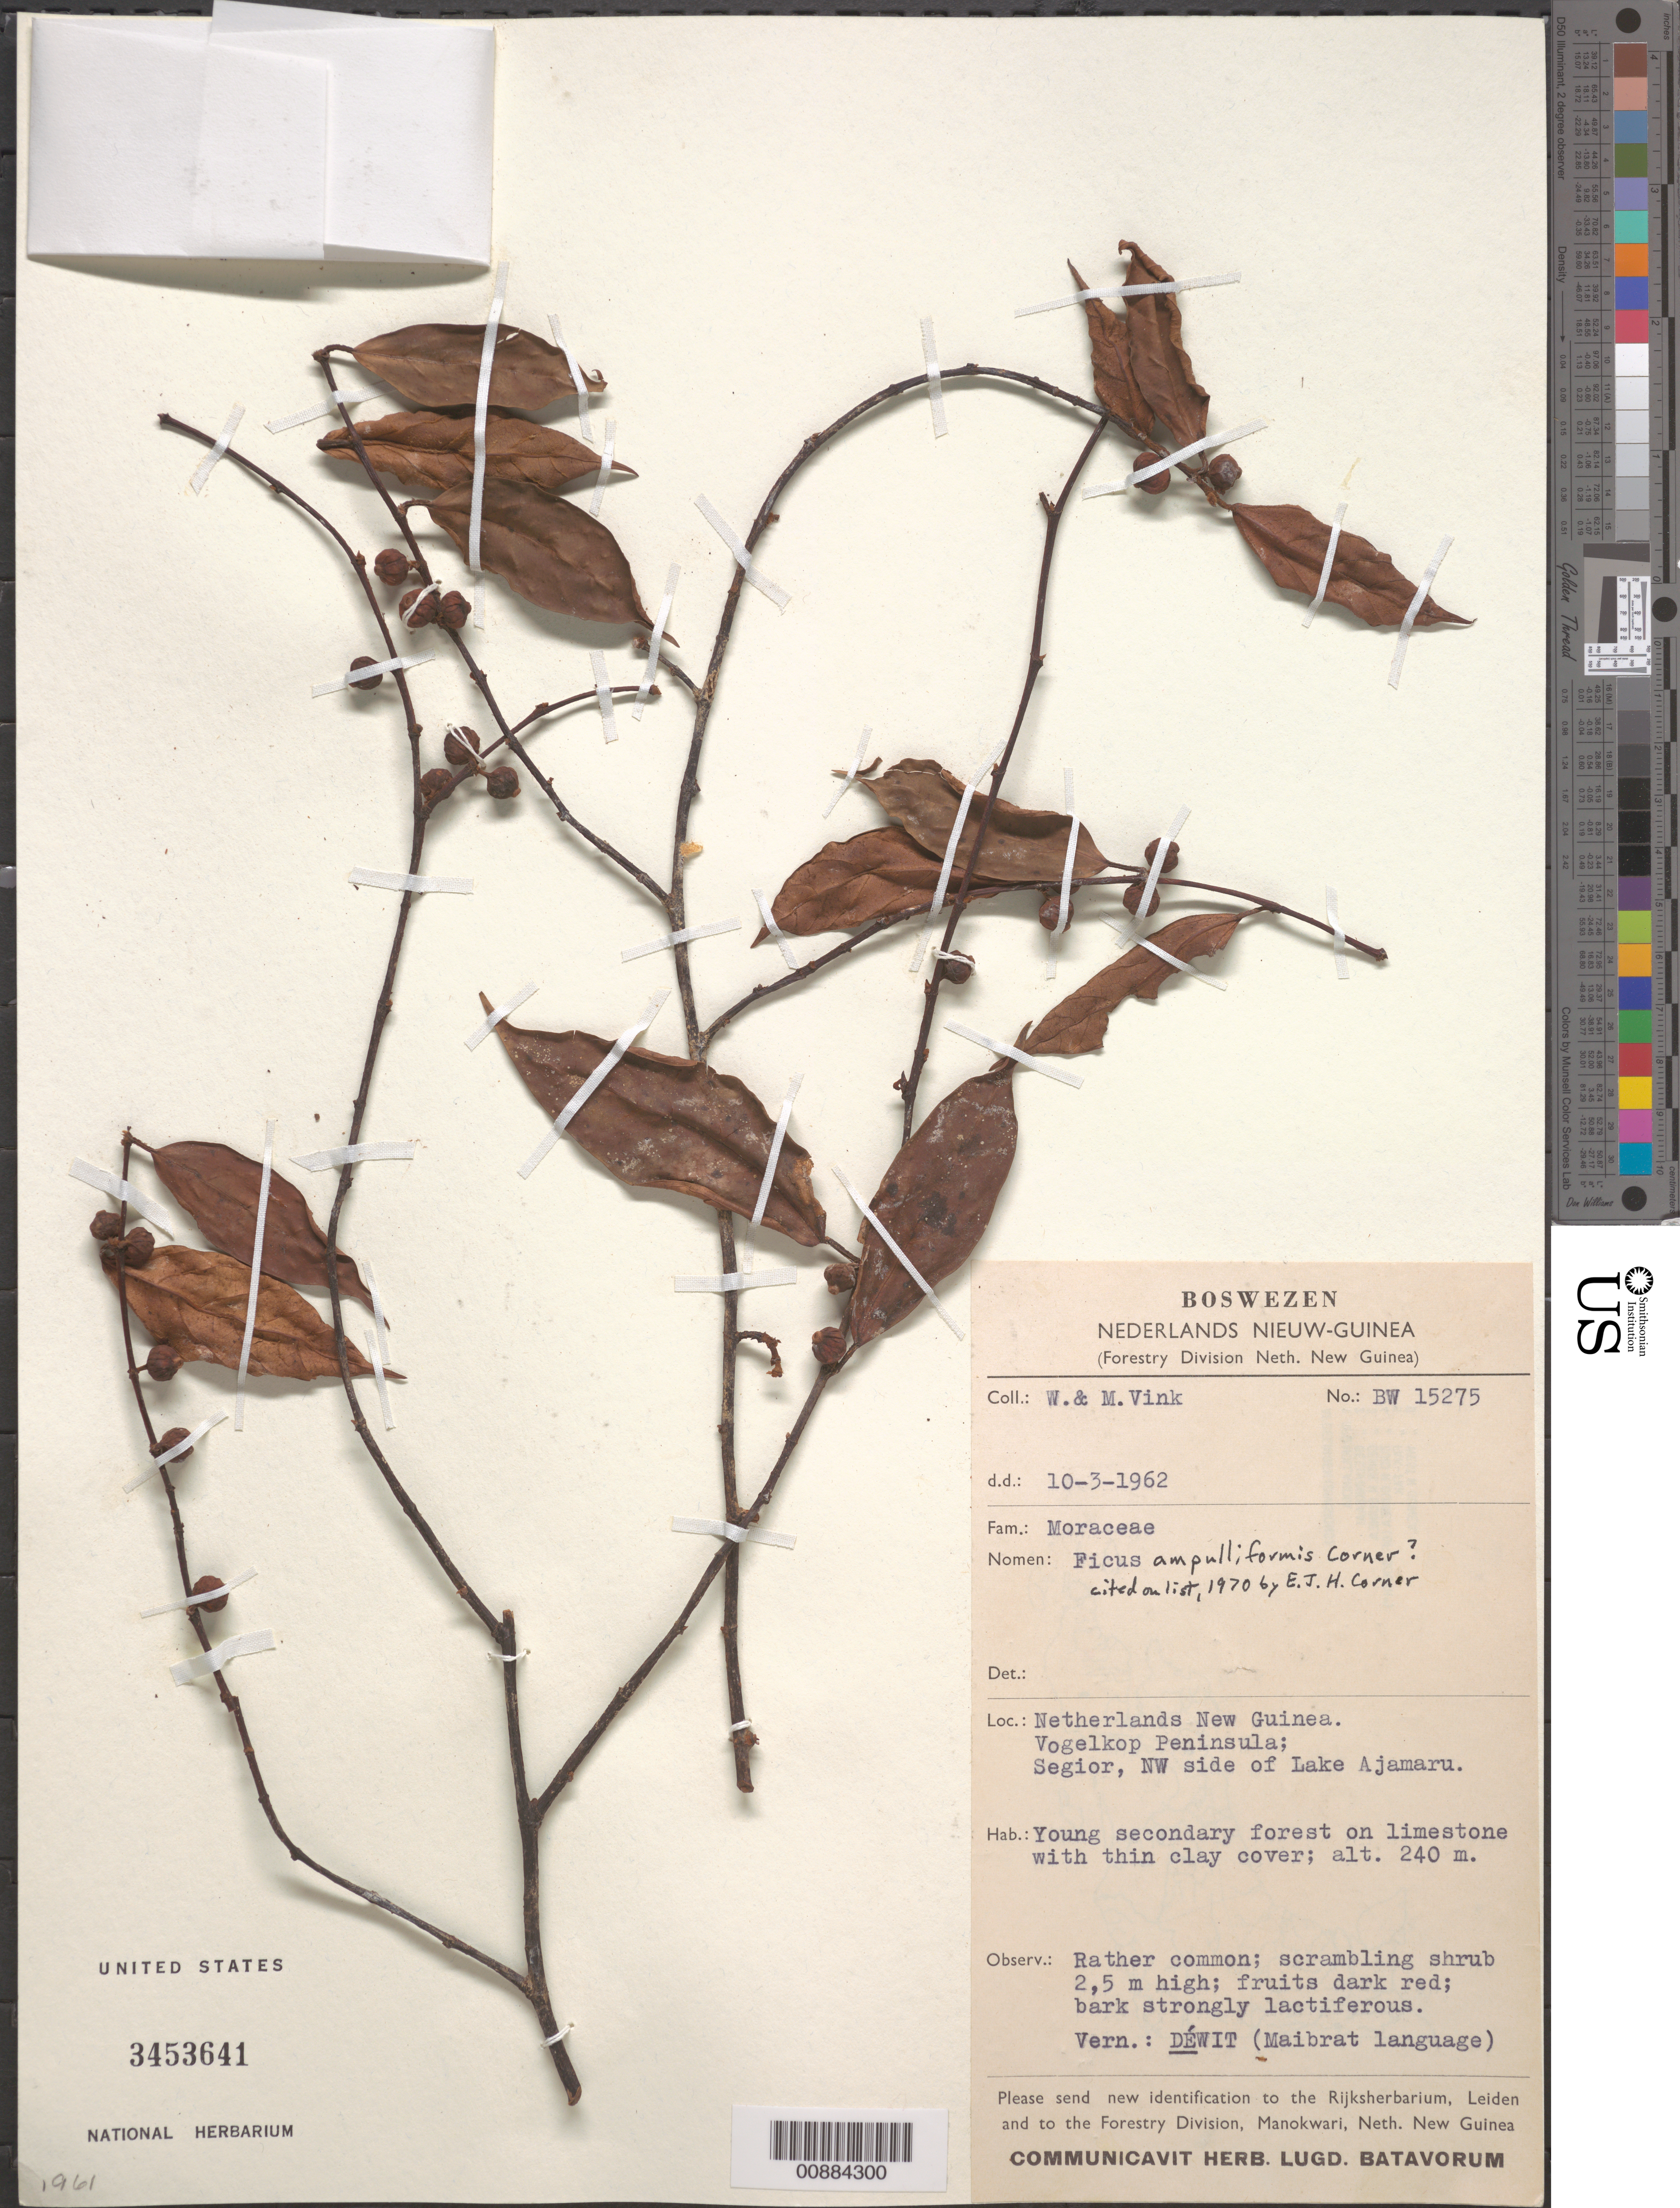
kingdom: Plantae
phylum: Tracheophyta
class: Magnoliopsida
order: Rosales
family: Moraceae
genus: Ficus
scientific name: Ficus ampulliformis var. acuminata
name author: Corner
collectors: W. Vink & M. Vink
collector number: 15275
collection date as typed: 10 Mar 1962 or 03 Oct 1962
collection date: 1962-03-10 or 1962-10-03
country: Indonesia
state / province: Papua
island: New Guinea I.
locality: Netherlands New Guinea, western half of Indonesia. Irian Jaya.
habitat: Young secondary forest on limestone with thin clay cover.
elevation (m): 240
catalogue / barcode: US 3453641